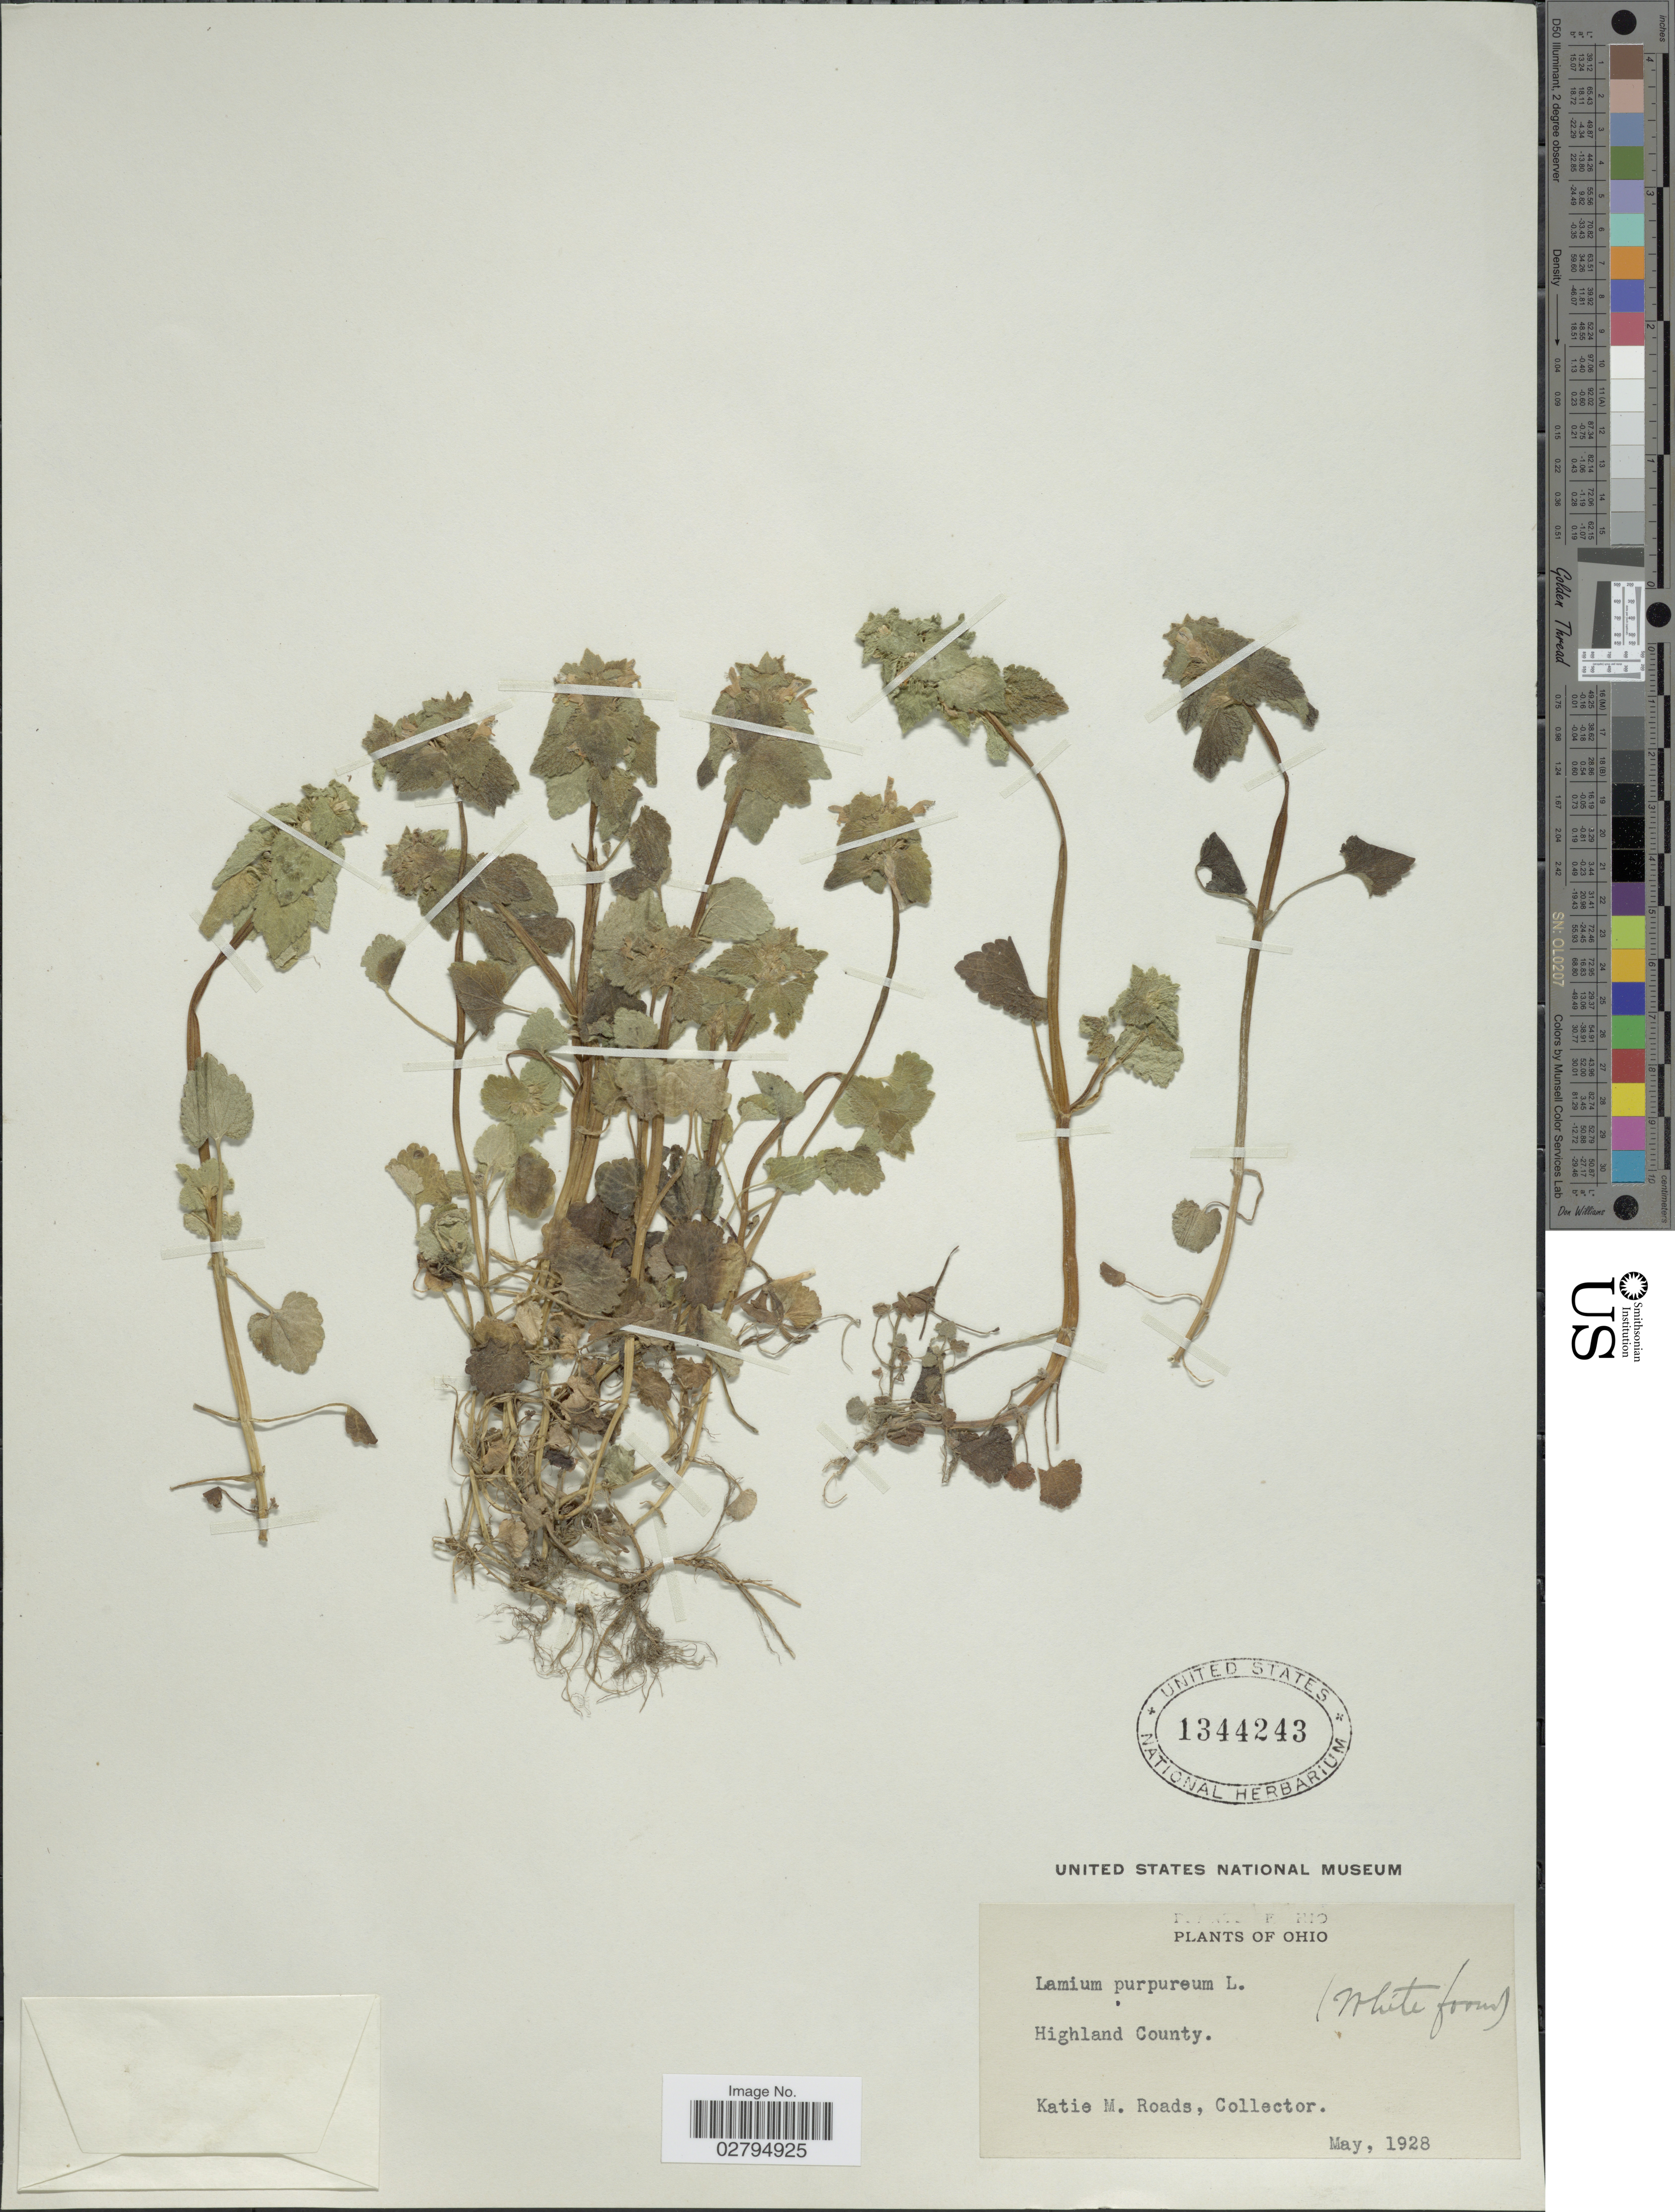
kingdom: Plantae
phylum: Tracheophyta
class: Magnoliopsida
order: Lamiales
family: Lamiaceae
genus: Lamium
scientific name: Lamium purpureum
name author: L.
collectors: K. Roads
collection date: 1928-05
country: United States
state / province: Ohio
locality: Highland County.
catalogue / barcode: US 1344243